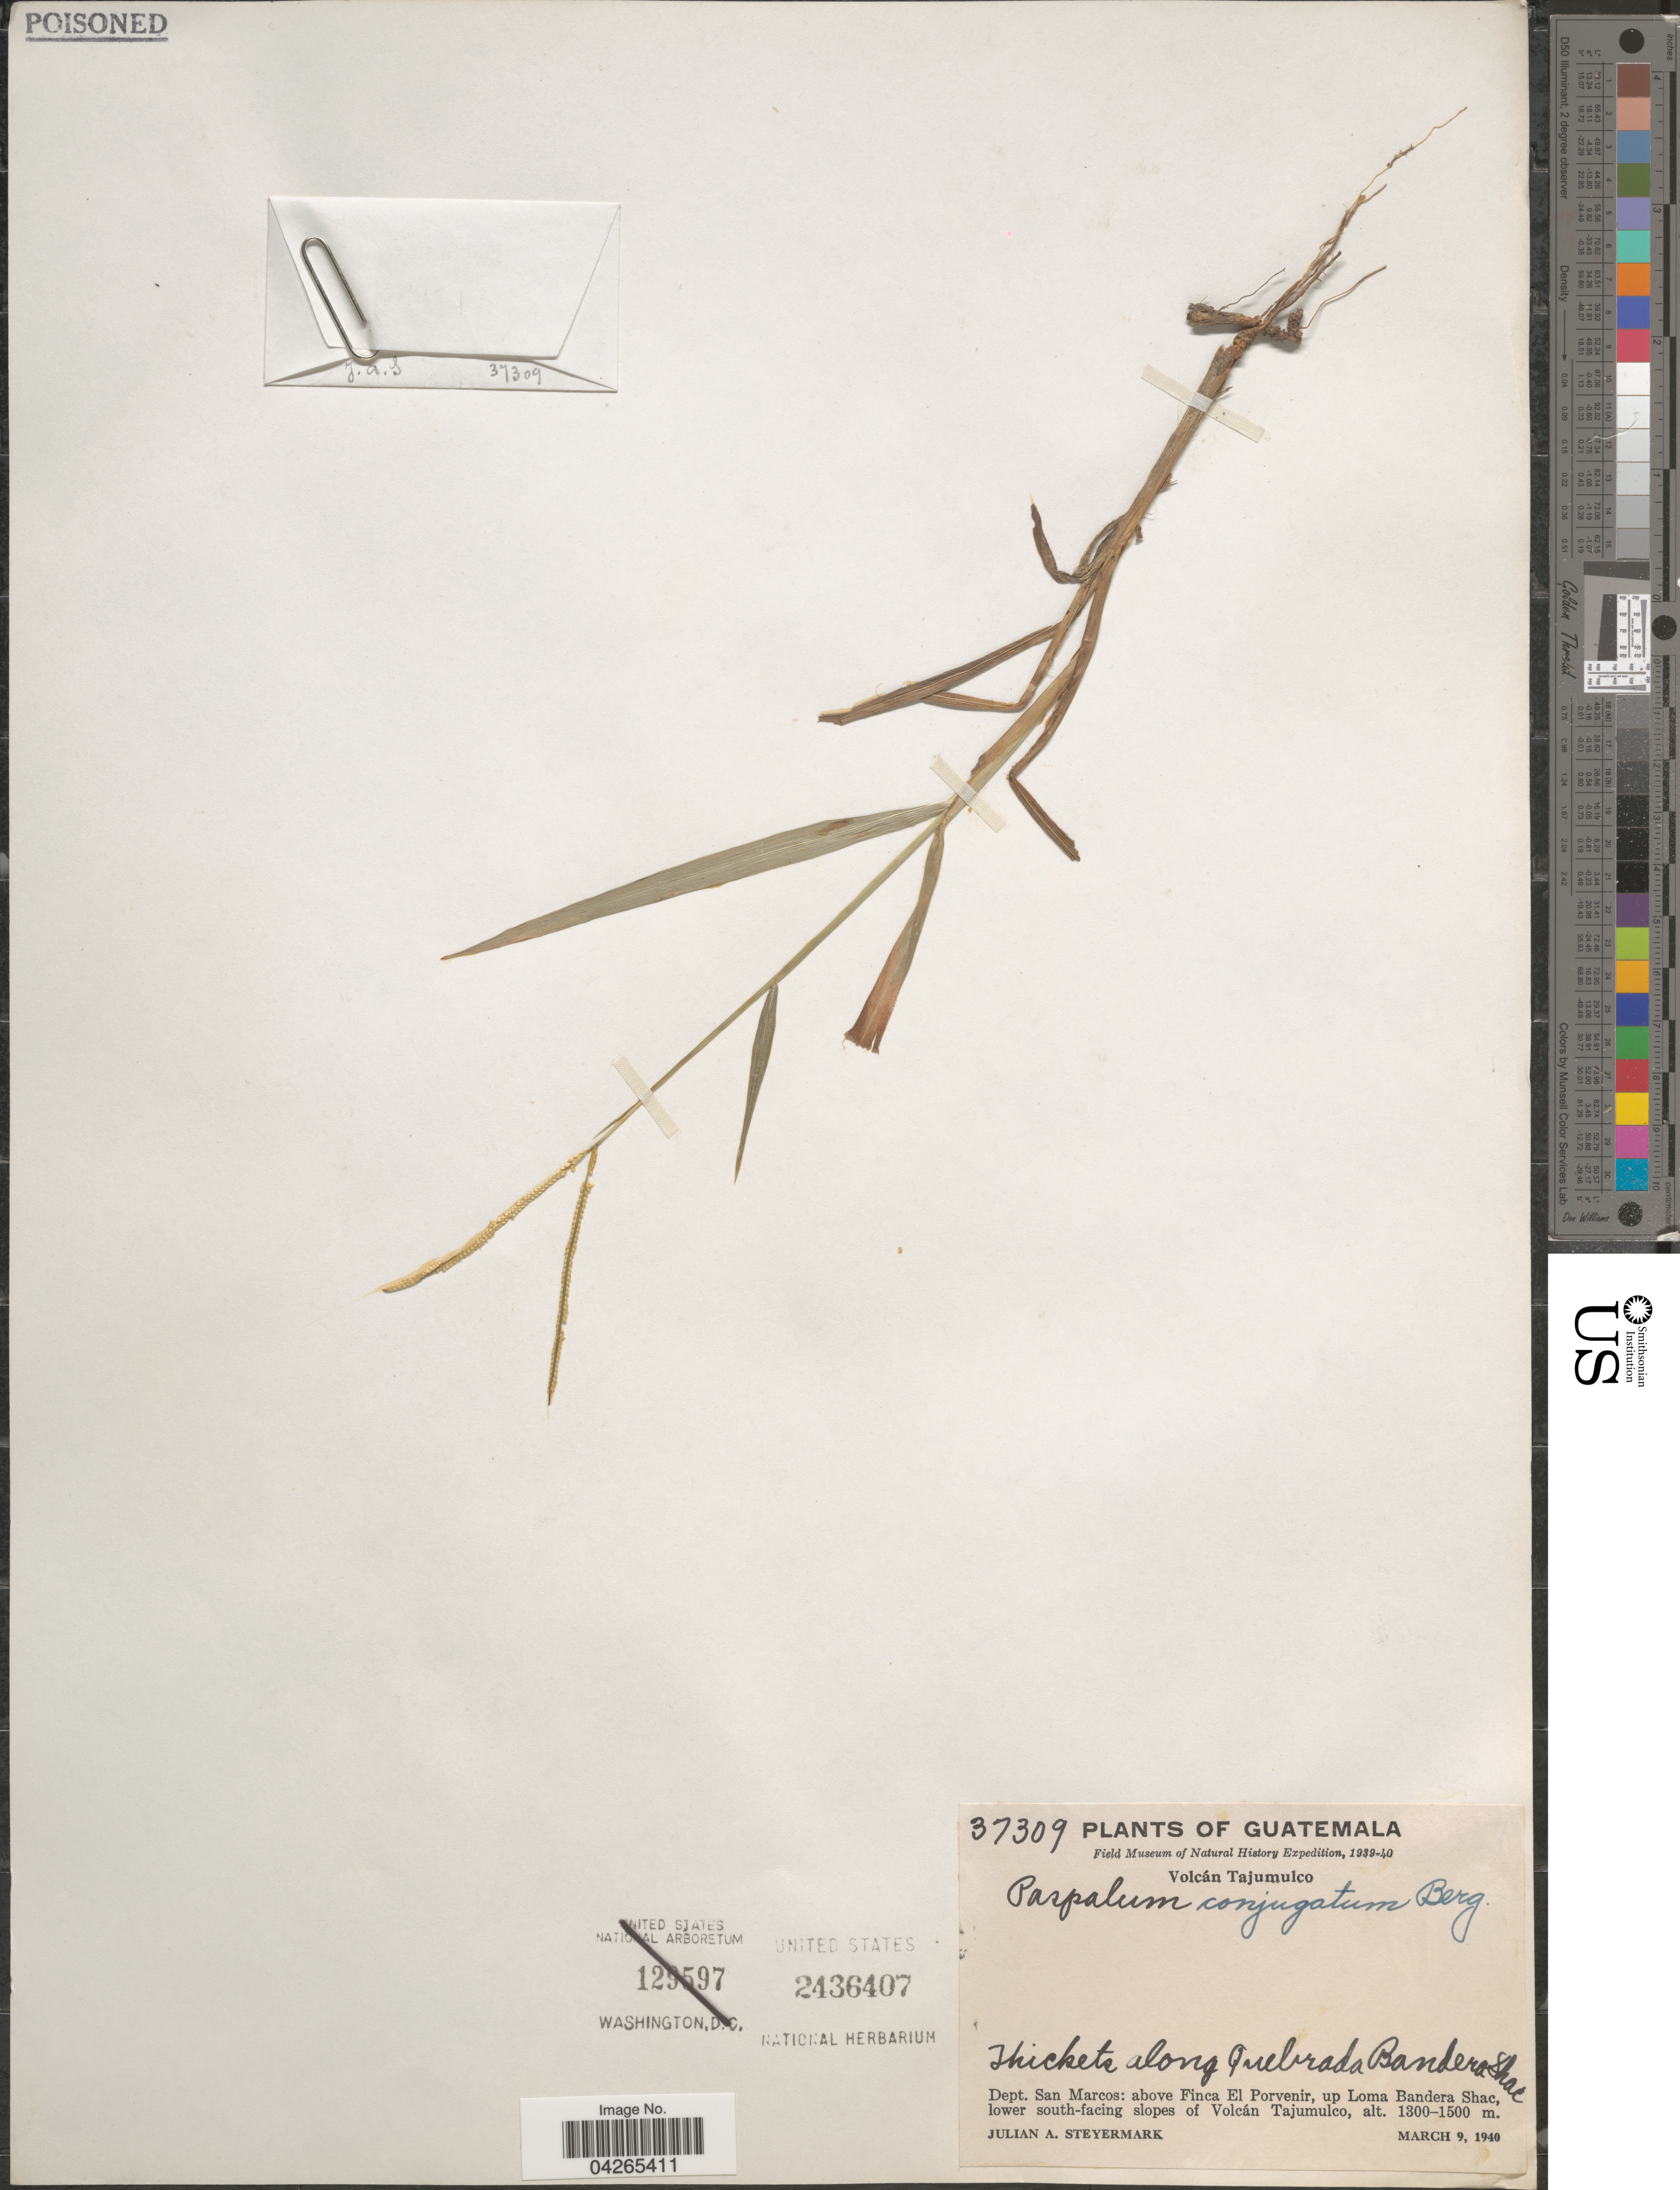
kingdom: Plantae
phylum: Tracheophyta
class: Liliopsida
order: Poales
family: Poaceae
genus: Paspalum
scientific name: Paspalum conjugatum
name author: P.J. Bergius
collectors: J. Steyermark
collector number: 37309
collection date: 1940-03-09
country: Guatemala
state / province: San Marcos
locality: Field Museum of Natural History Expedition, 1939-40. Thickets along quebrada Bandera Shac. Dept. San Marcos: above Finca El Porvenir, up Loma Bandera Shac, lower south-facing slopes of Volcán Tajumulco.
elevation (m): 1300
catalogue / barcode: US 2436407